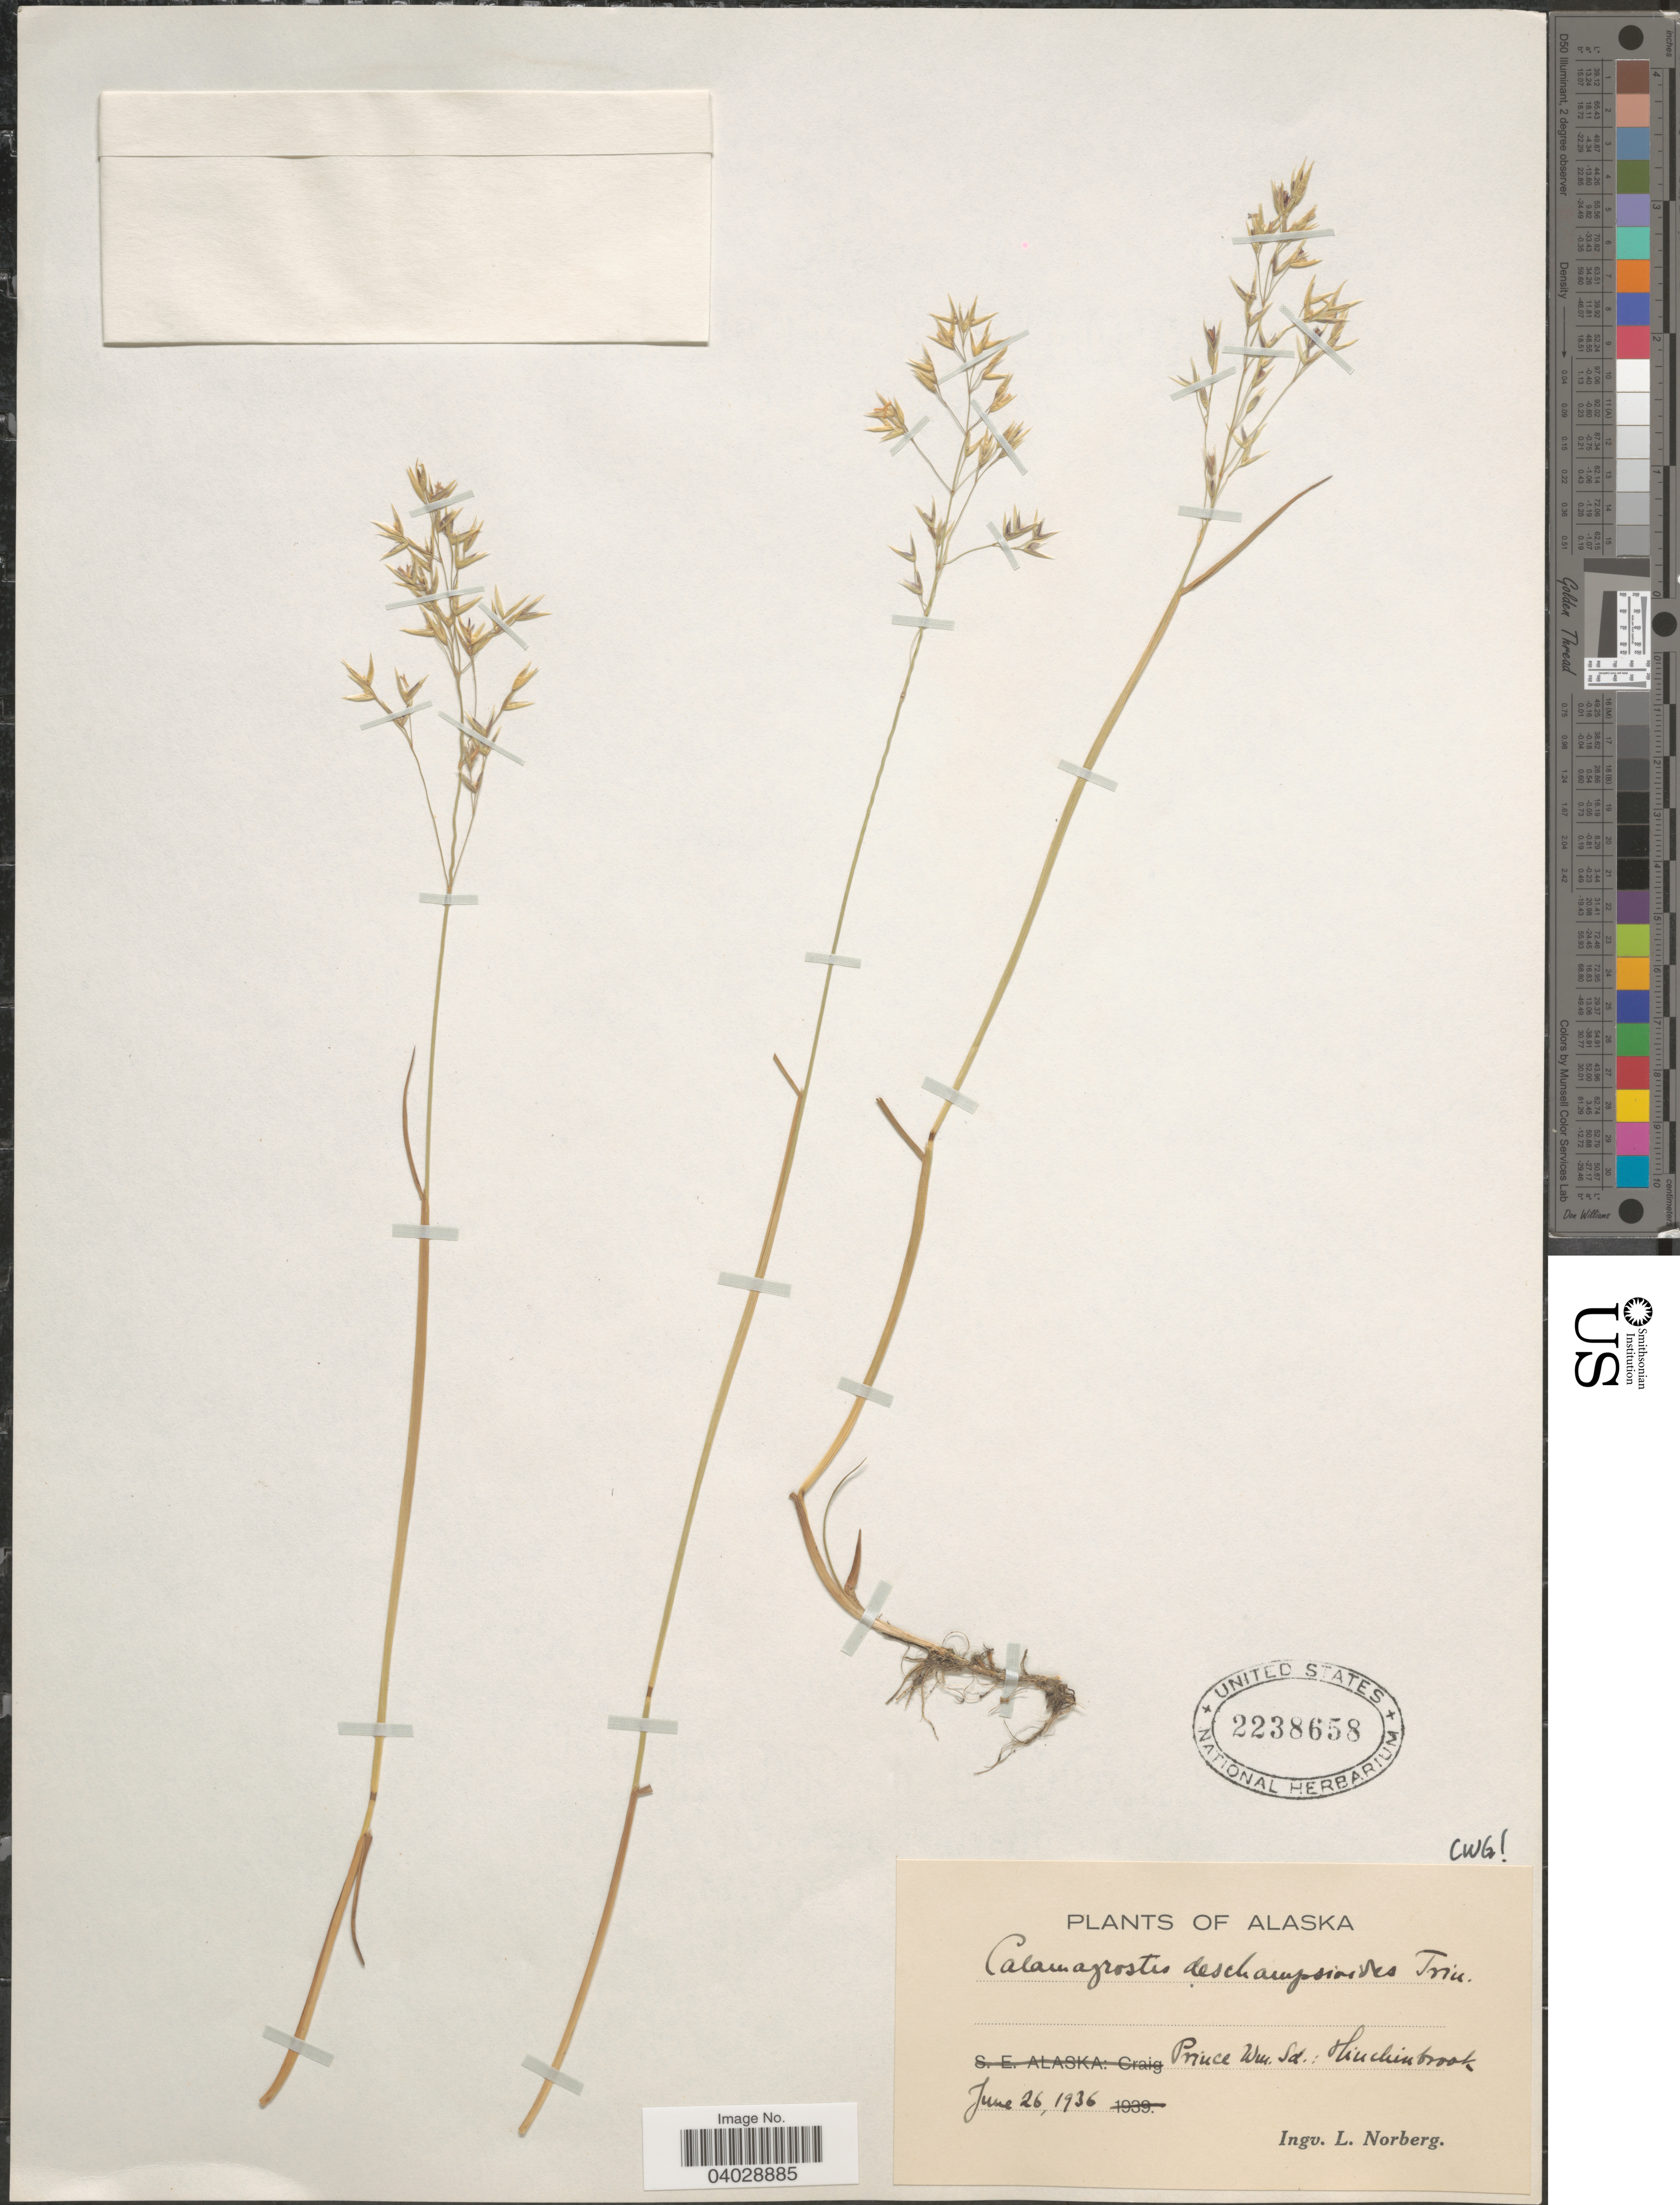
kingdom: Plantae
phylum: Tracheophyta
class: Liliopsida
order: Poales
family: Poaceae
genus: Calamagrostis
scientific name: Calamagrostis deschampsioides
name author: Trin.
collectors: I. Norberg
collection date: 1936-06-26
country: United States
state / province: Alaska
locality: Prince Wm. Id.: Hinchinbrook.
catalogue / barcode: US 2238658